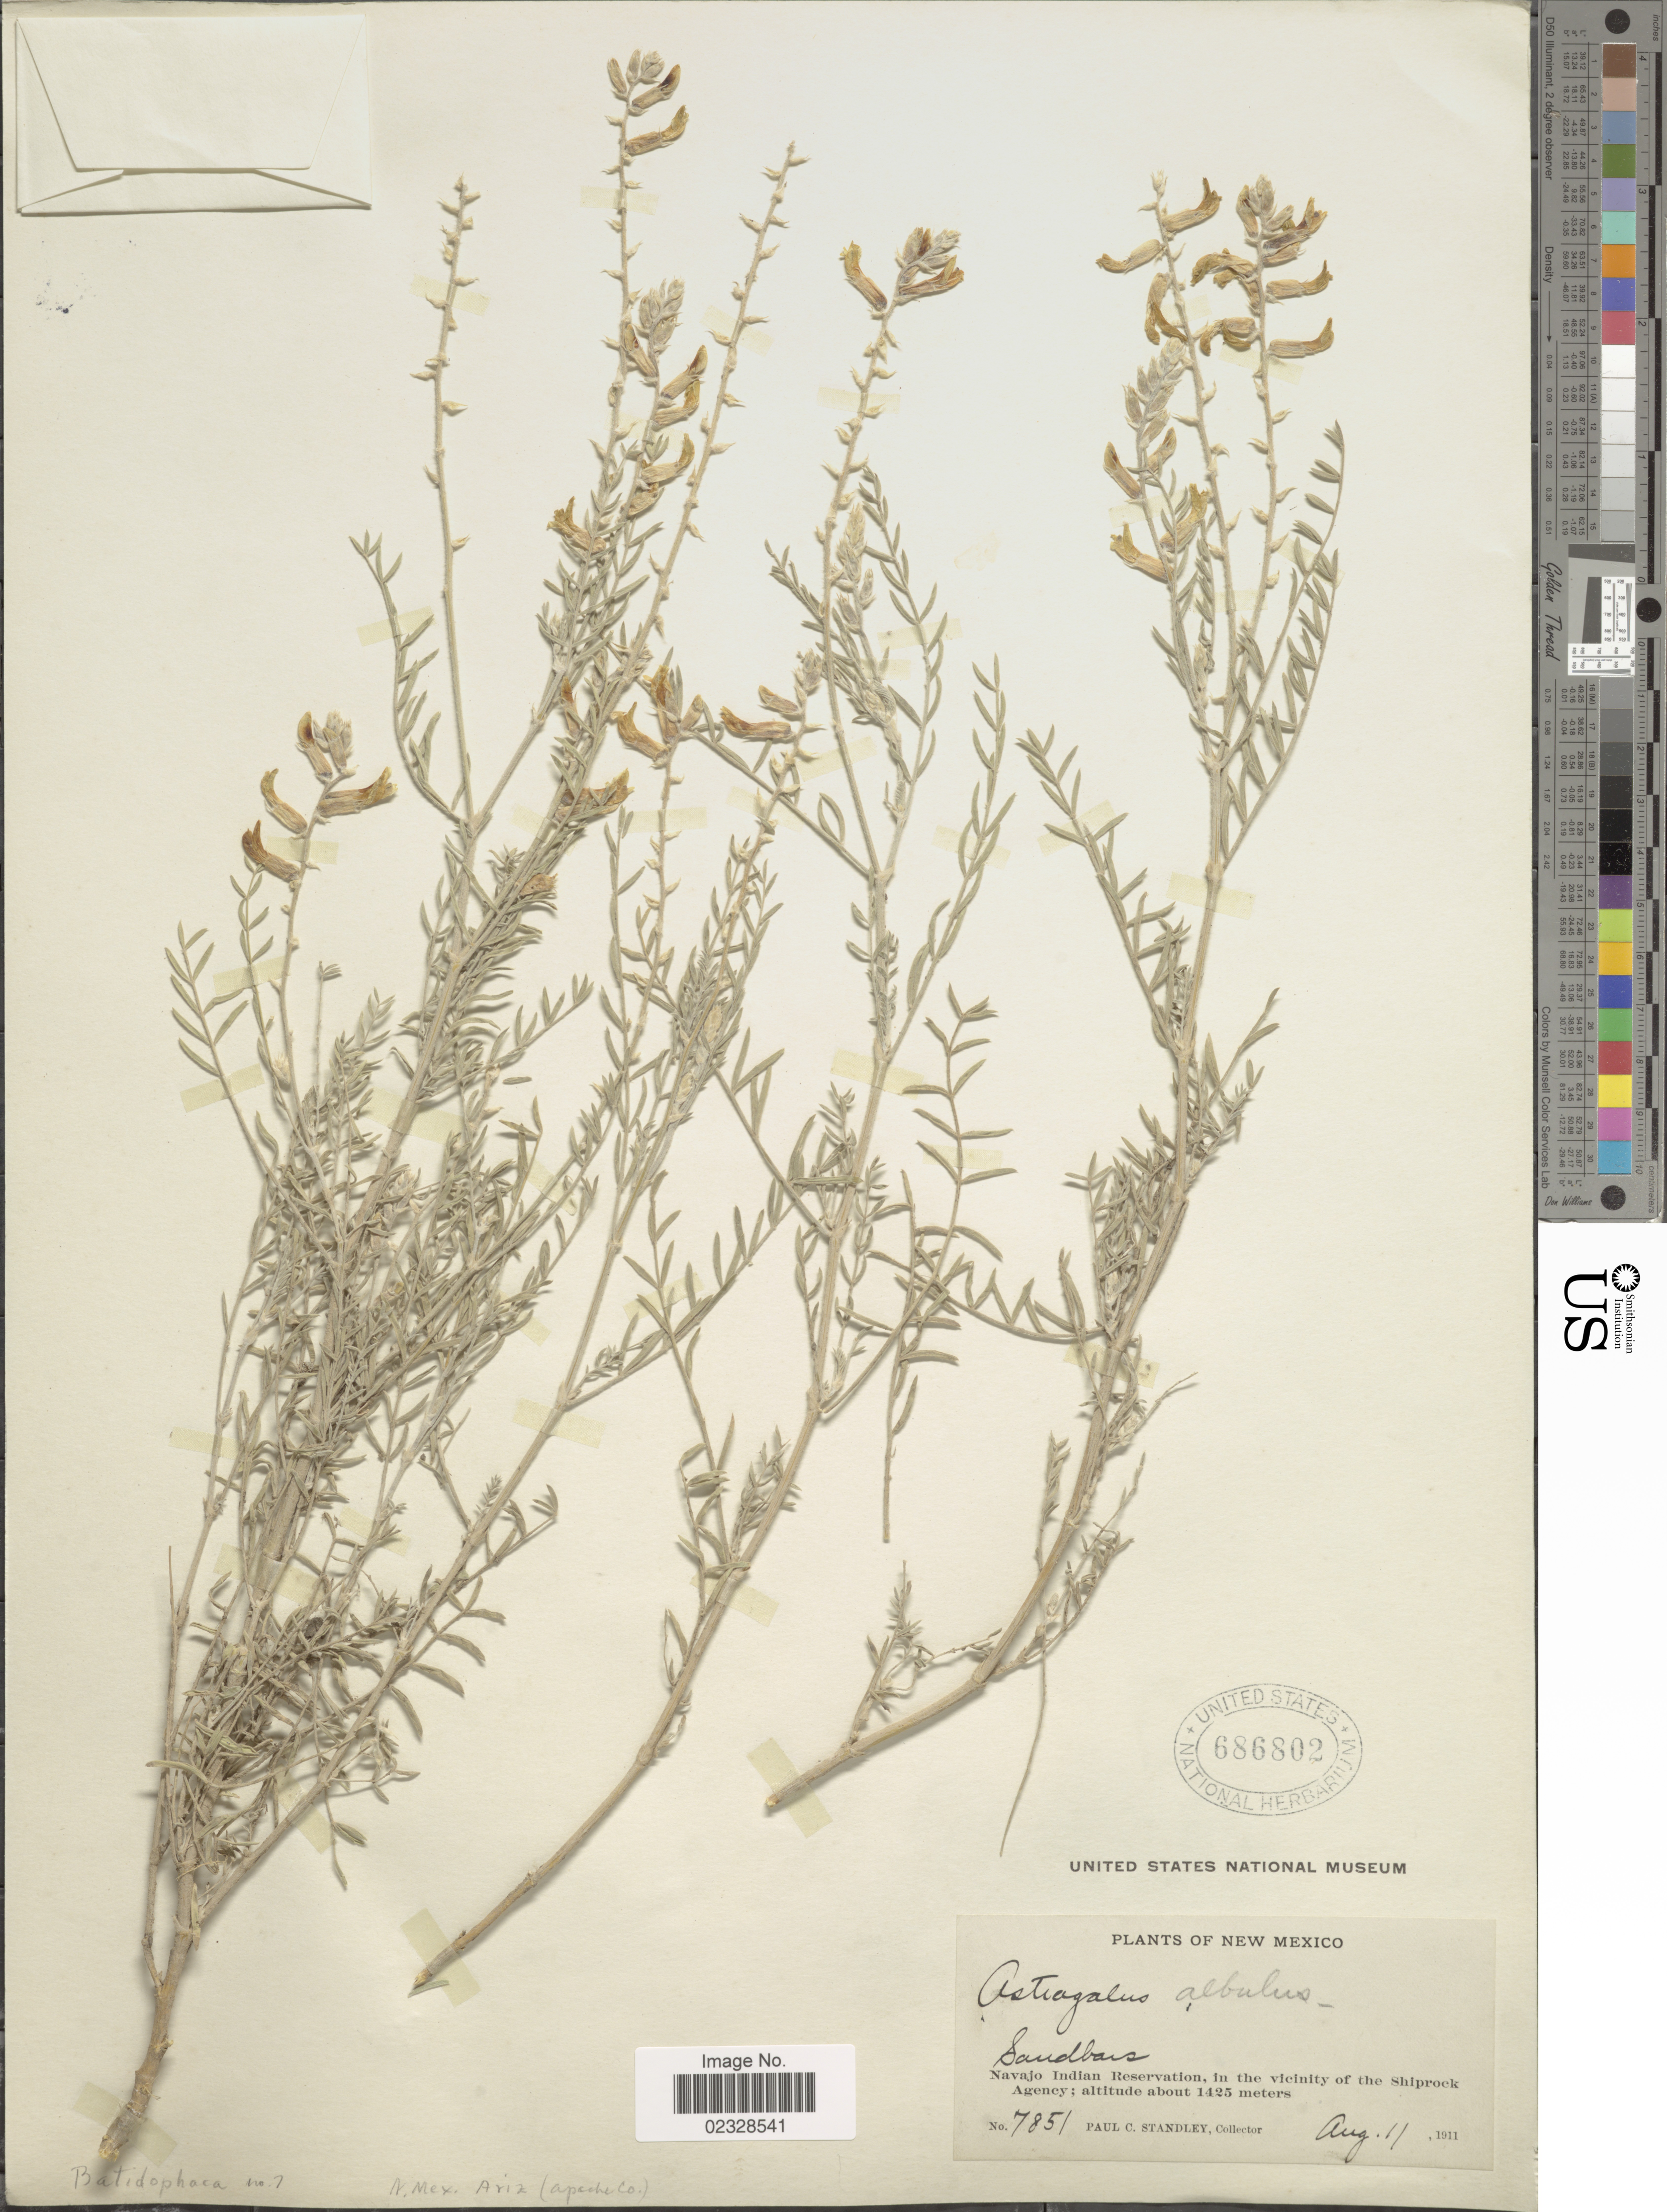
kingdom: Plantae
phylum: Tracheophyta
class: Magnoliopsida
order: Fabales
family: Fabaceae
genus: Astragalus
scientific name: Astragalus albulus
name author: Wooton & Standl.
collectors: P. C. Standley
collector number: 7851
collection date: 1911-08-11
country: United States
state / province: New Mexico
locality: Sandbars. Navajo Indian Reservation, in the vicinity of the Shiprock Agency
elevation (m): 1425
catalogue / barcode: US 686802